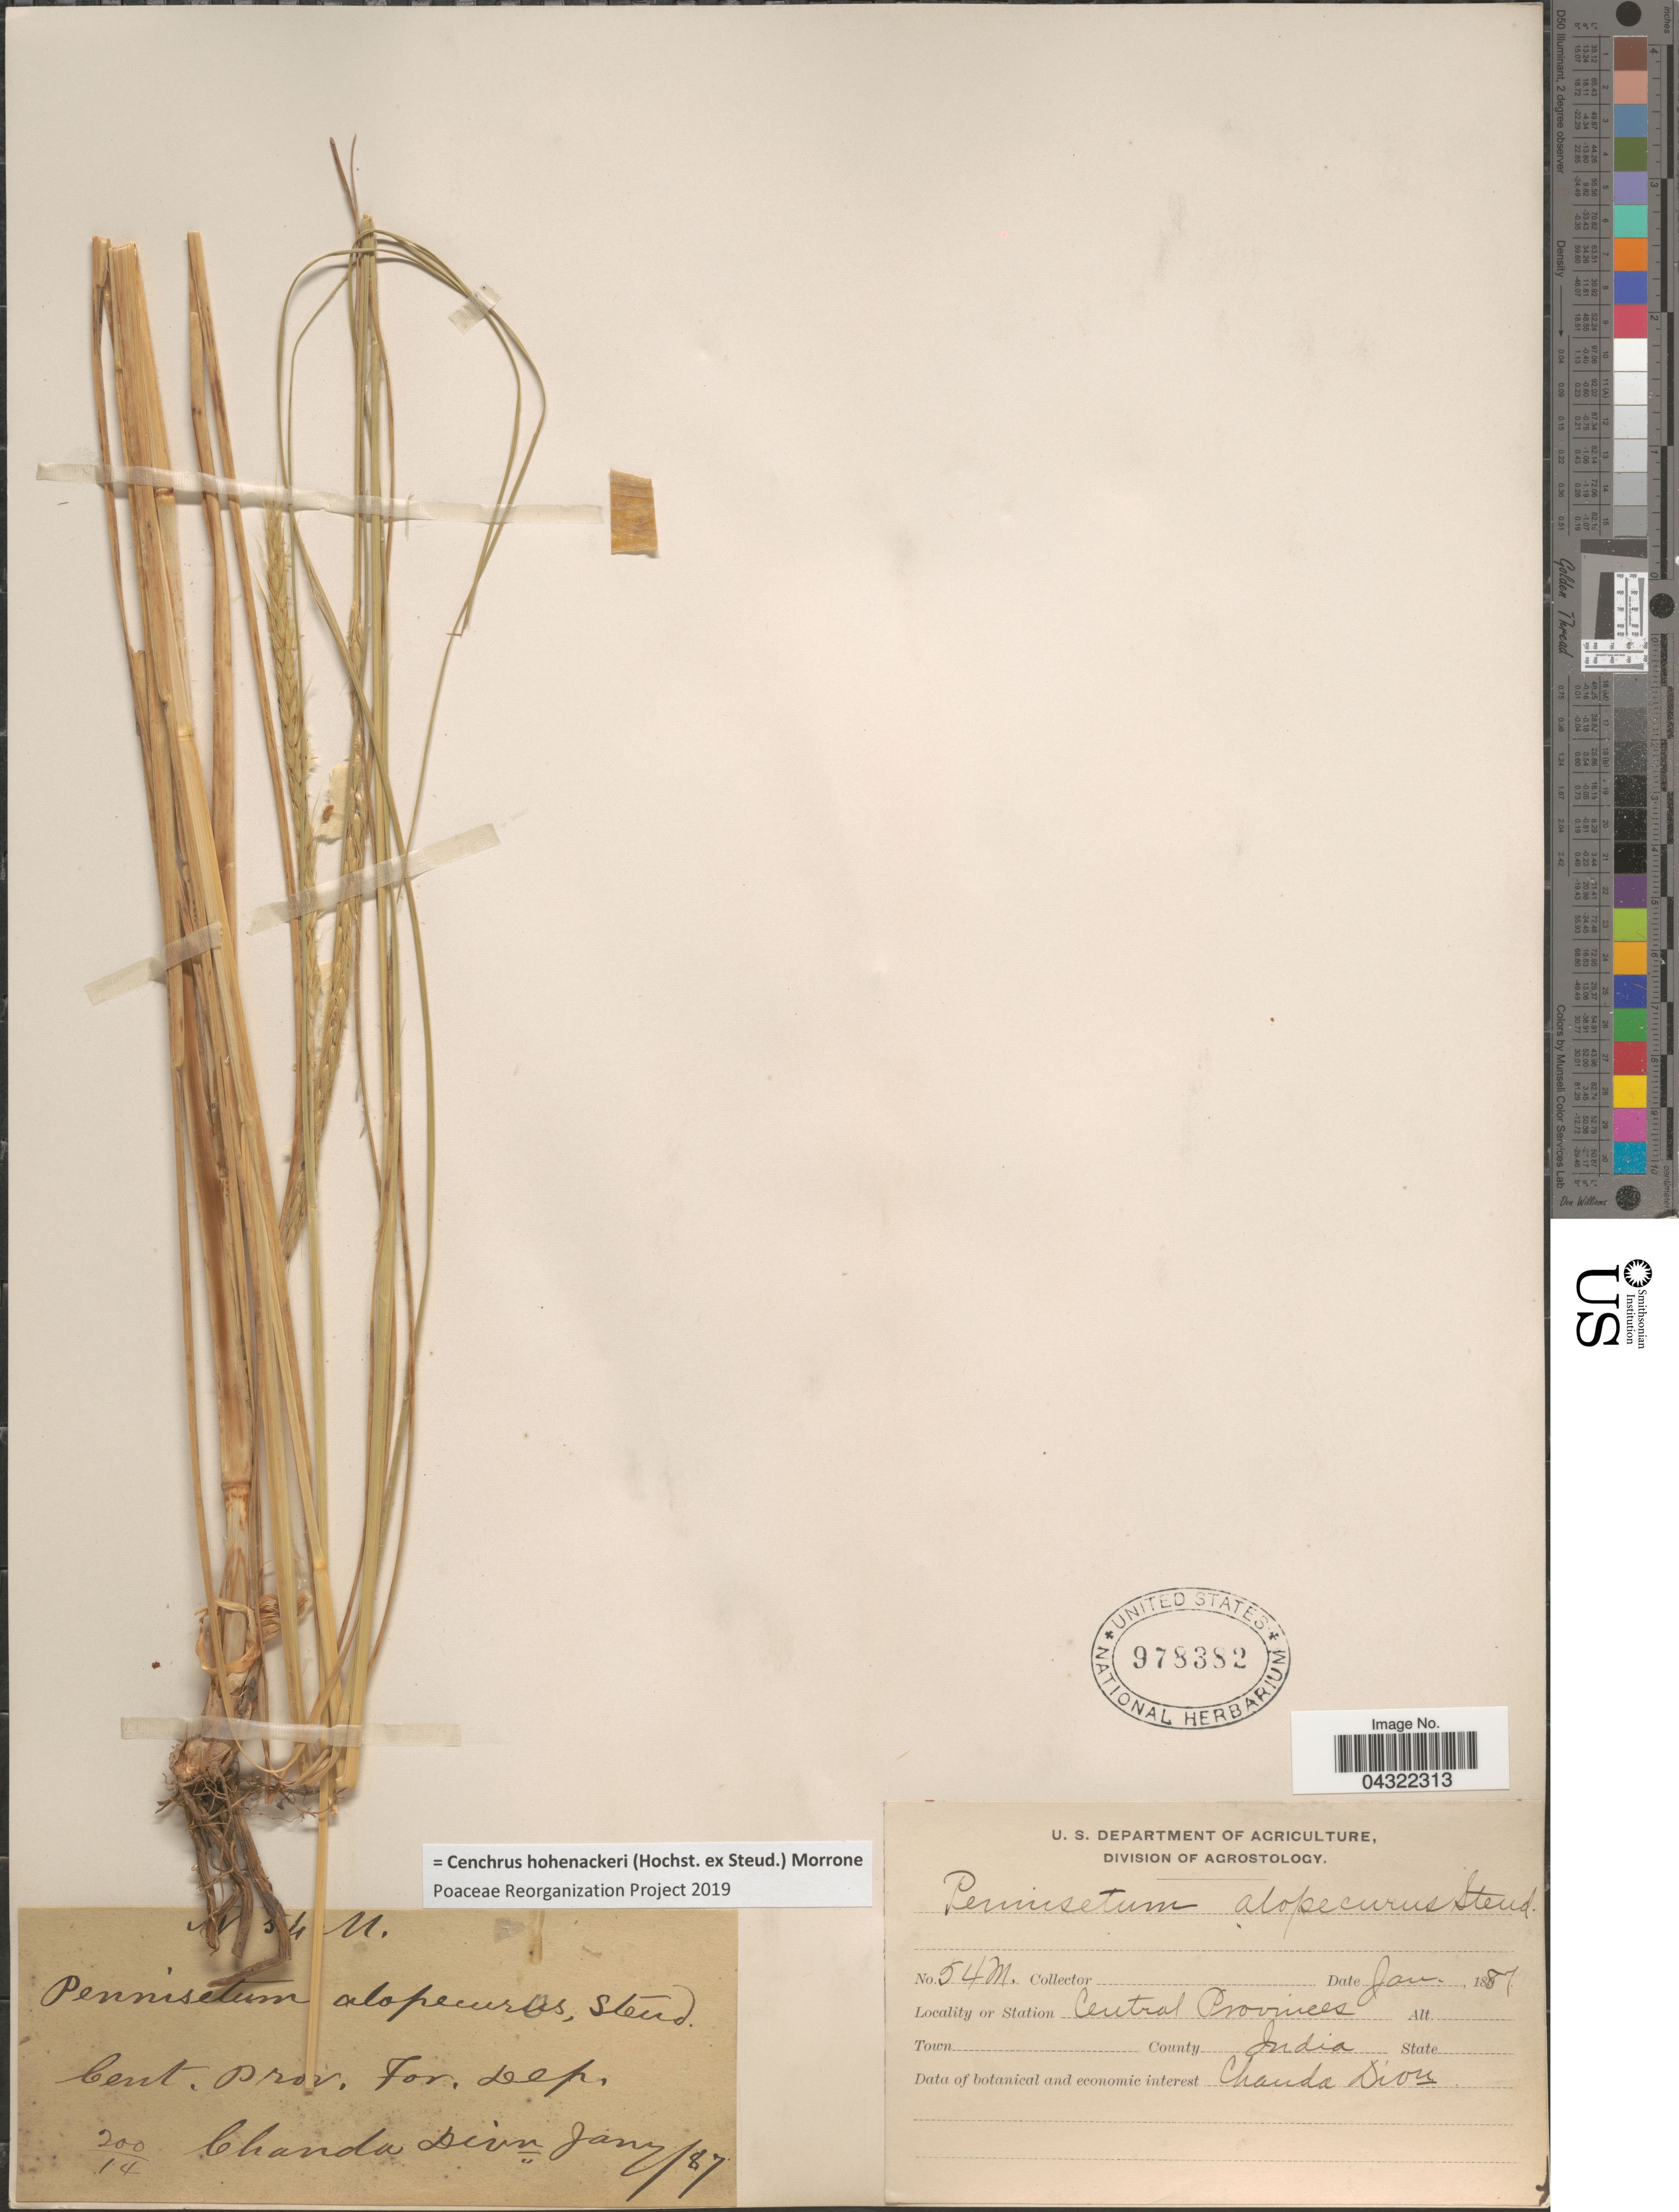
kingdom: Plantae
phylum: Tracheophyta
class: Liliopsida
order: Poales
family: Poaceae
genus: Cenchrus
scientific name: Cenchrus hohenackeri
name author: (Hochst. ex Steud.) Morrone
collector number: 54M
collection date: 1887-01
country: India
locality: Central Province For. Dep. Chanda Div.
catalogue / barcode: US 978382